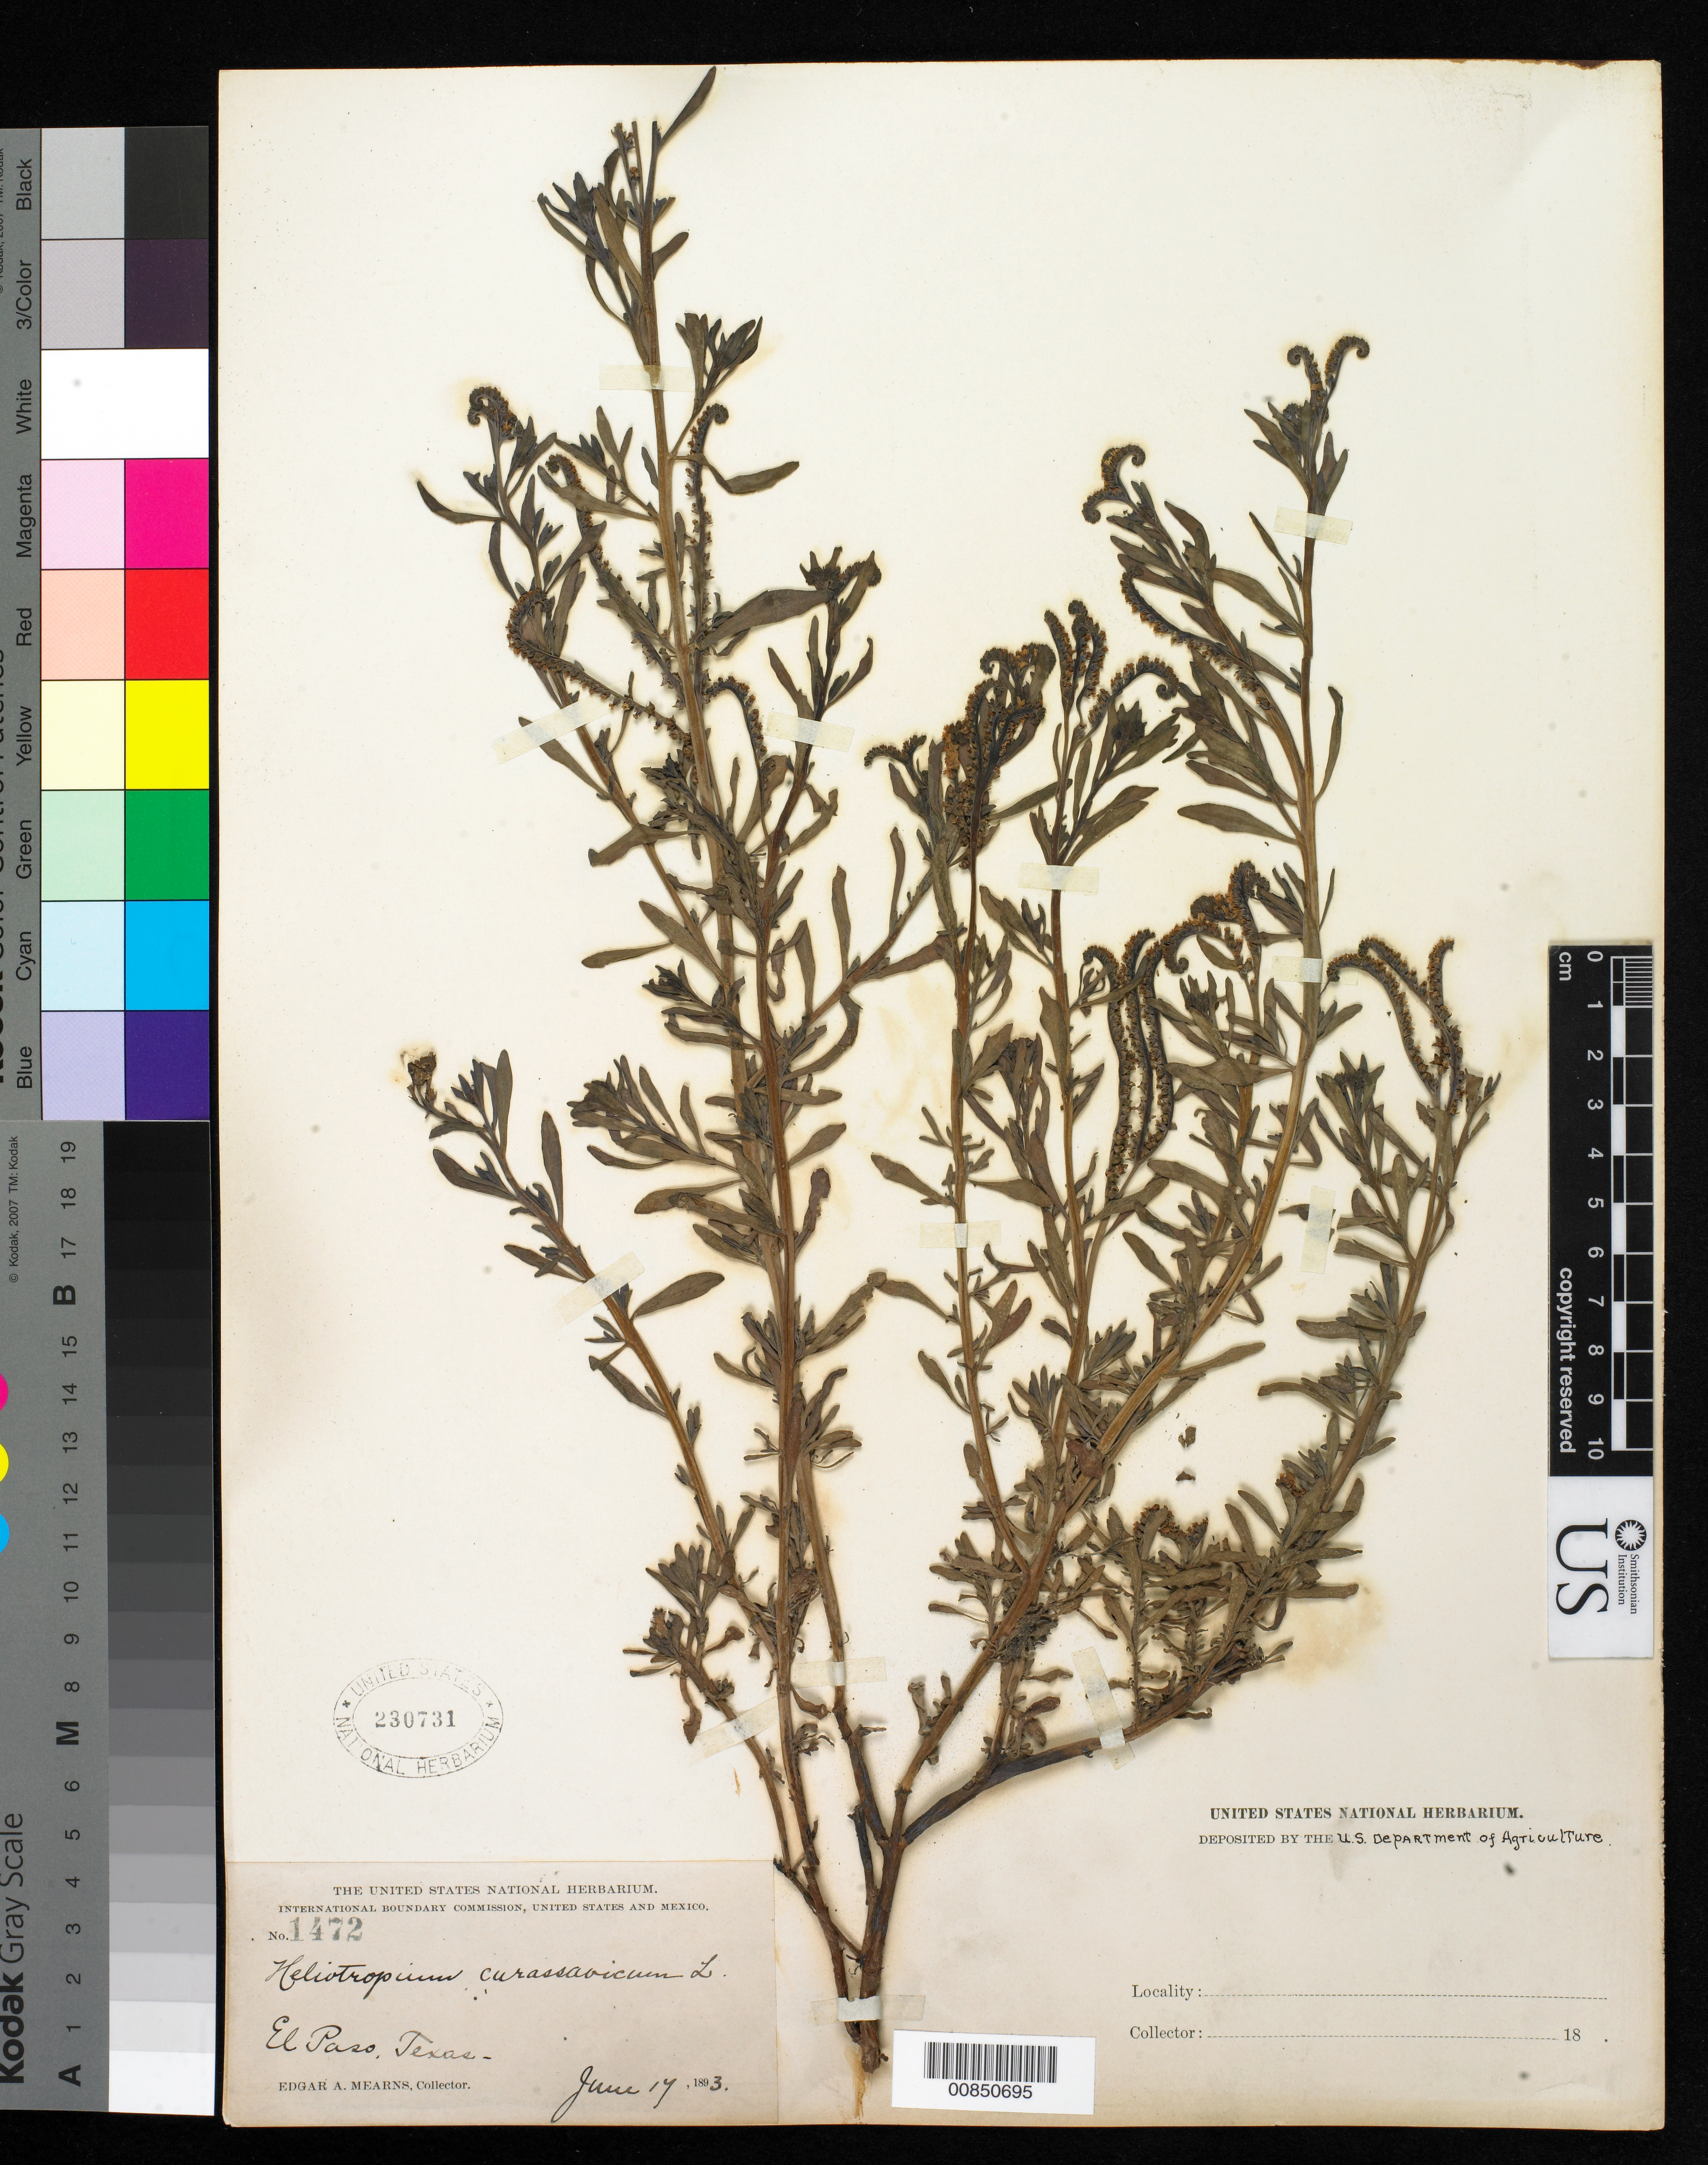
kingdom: Plantae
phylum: Tracheophyta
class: Magnoliopsida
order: Boraginales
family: Heliotropiaceae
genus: Heliotropium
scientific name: Heliotropium curassavicum var. curassavicum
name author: L.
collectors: E. A. Mearns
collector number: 1472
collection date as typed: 17 Jun 1893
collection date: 1893-06-17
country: United States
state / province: Texas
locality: El Paso, Texas.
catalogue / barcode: US 230731